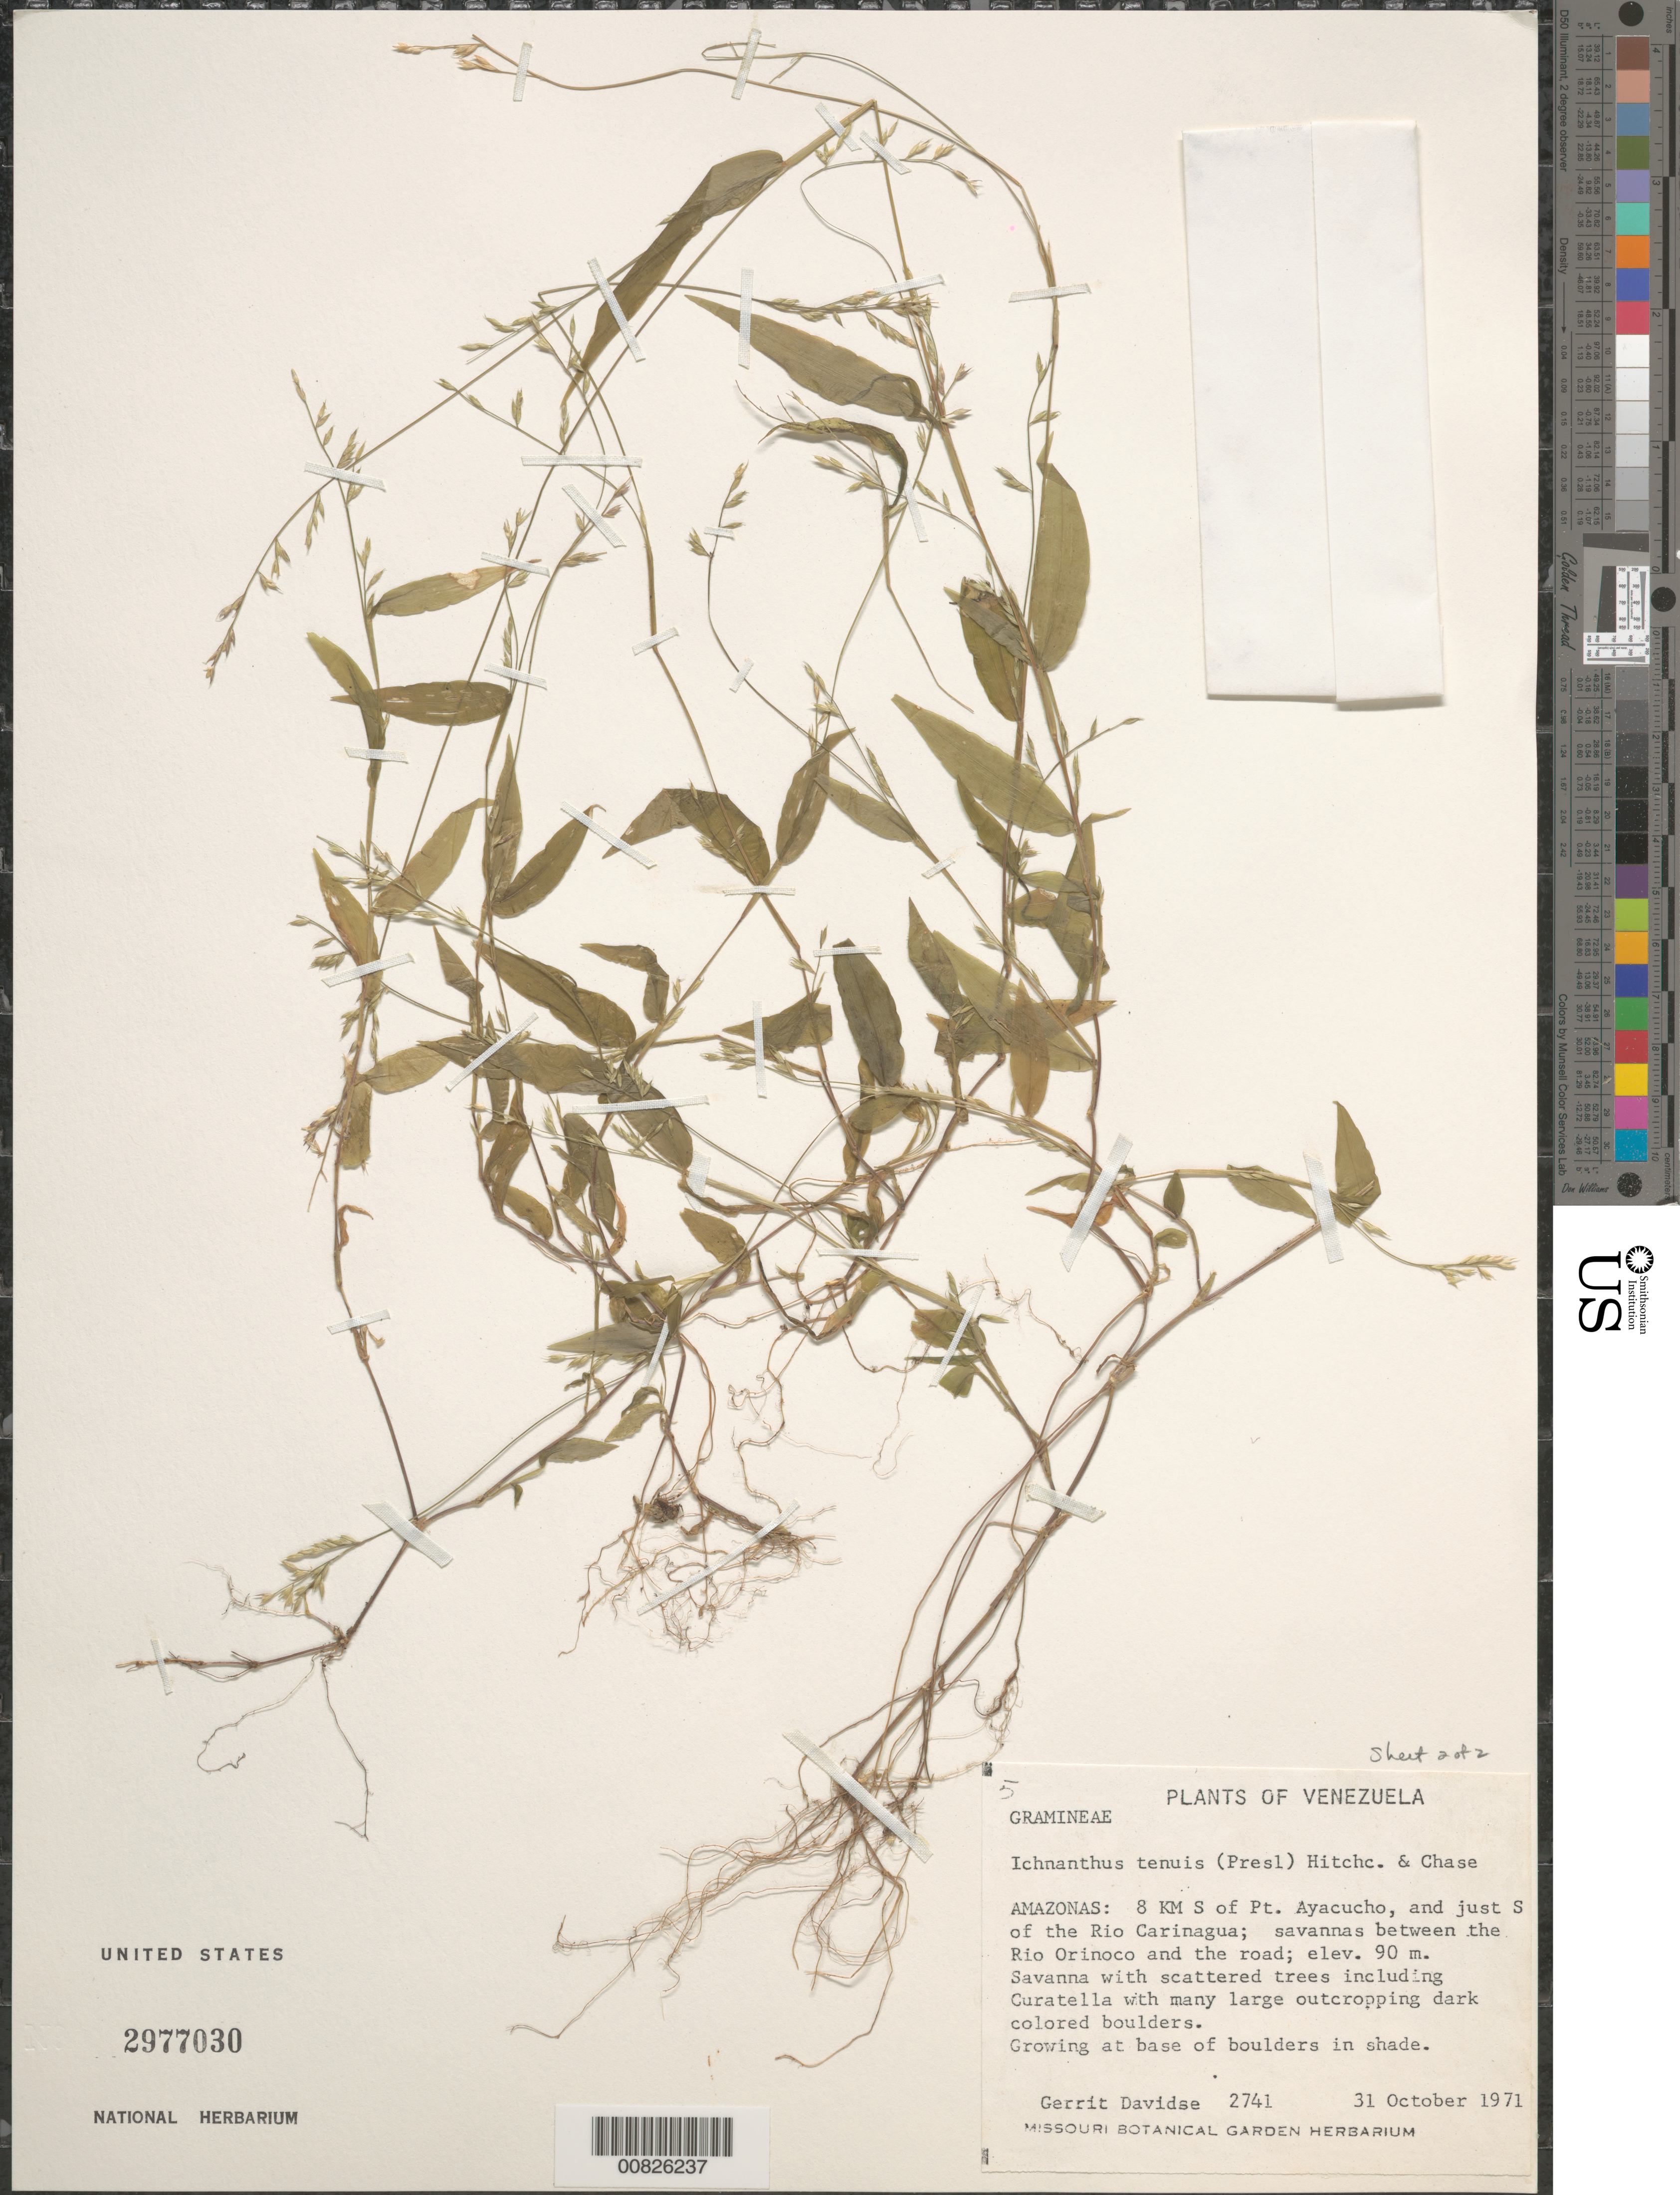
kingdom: Plantae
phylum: Tracheophyta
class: Liliopsida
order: Poales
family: Poaceae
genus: Ichnanthus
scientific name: Ichnanthus tenuis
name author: (J. Presl) Hitchc. & Chase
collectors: G. Davidse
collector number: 2741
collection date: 1971-10-31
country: Venezuela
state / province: Amazonas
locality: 8 KM S of Pt. Ayacucho, and just S of the Rio Carinagua; savannas between the Rio Orinoco and the road.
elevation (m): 90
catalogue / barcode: US 2977030